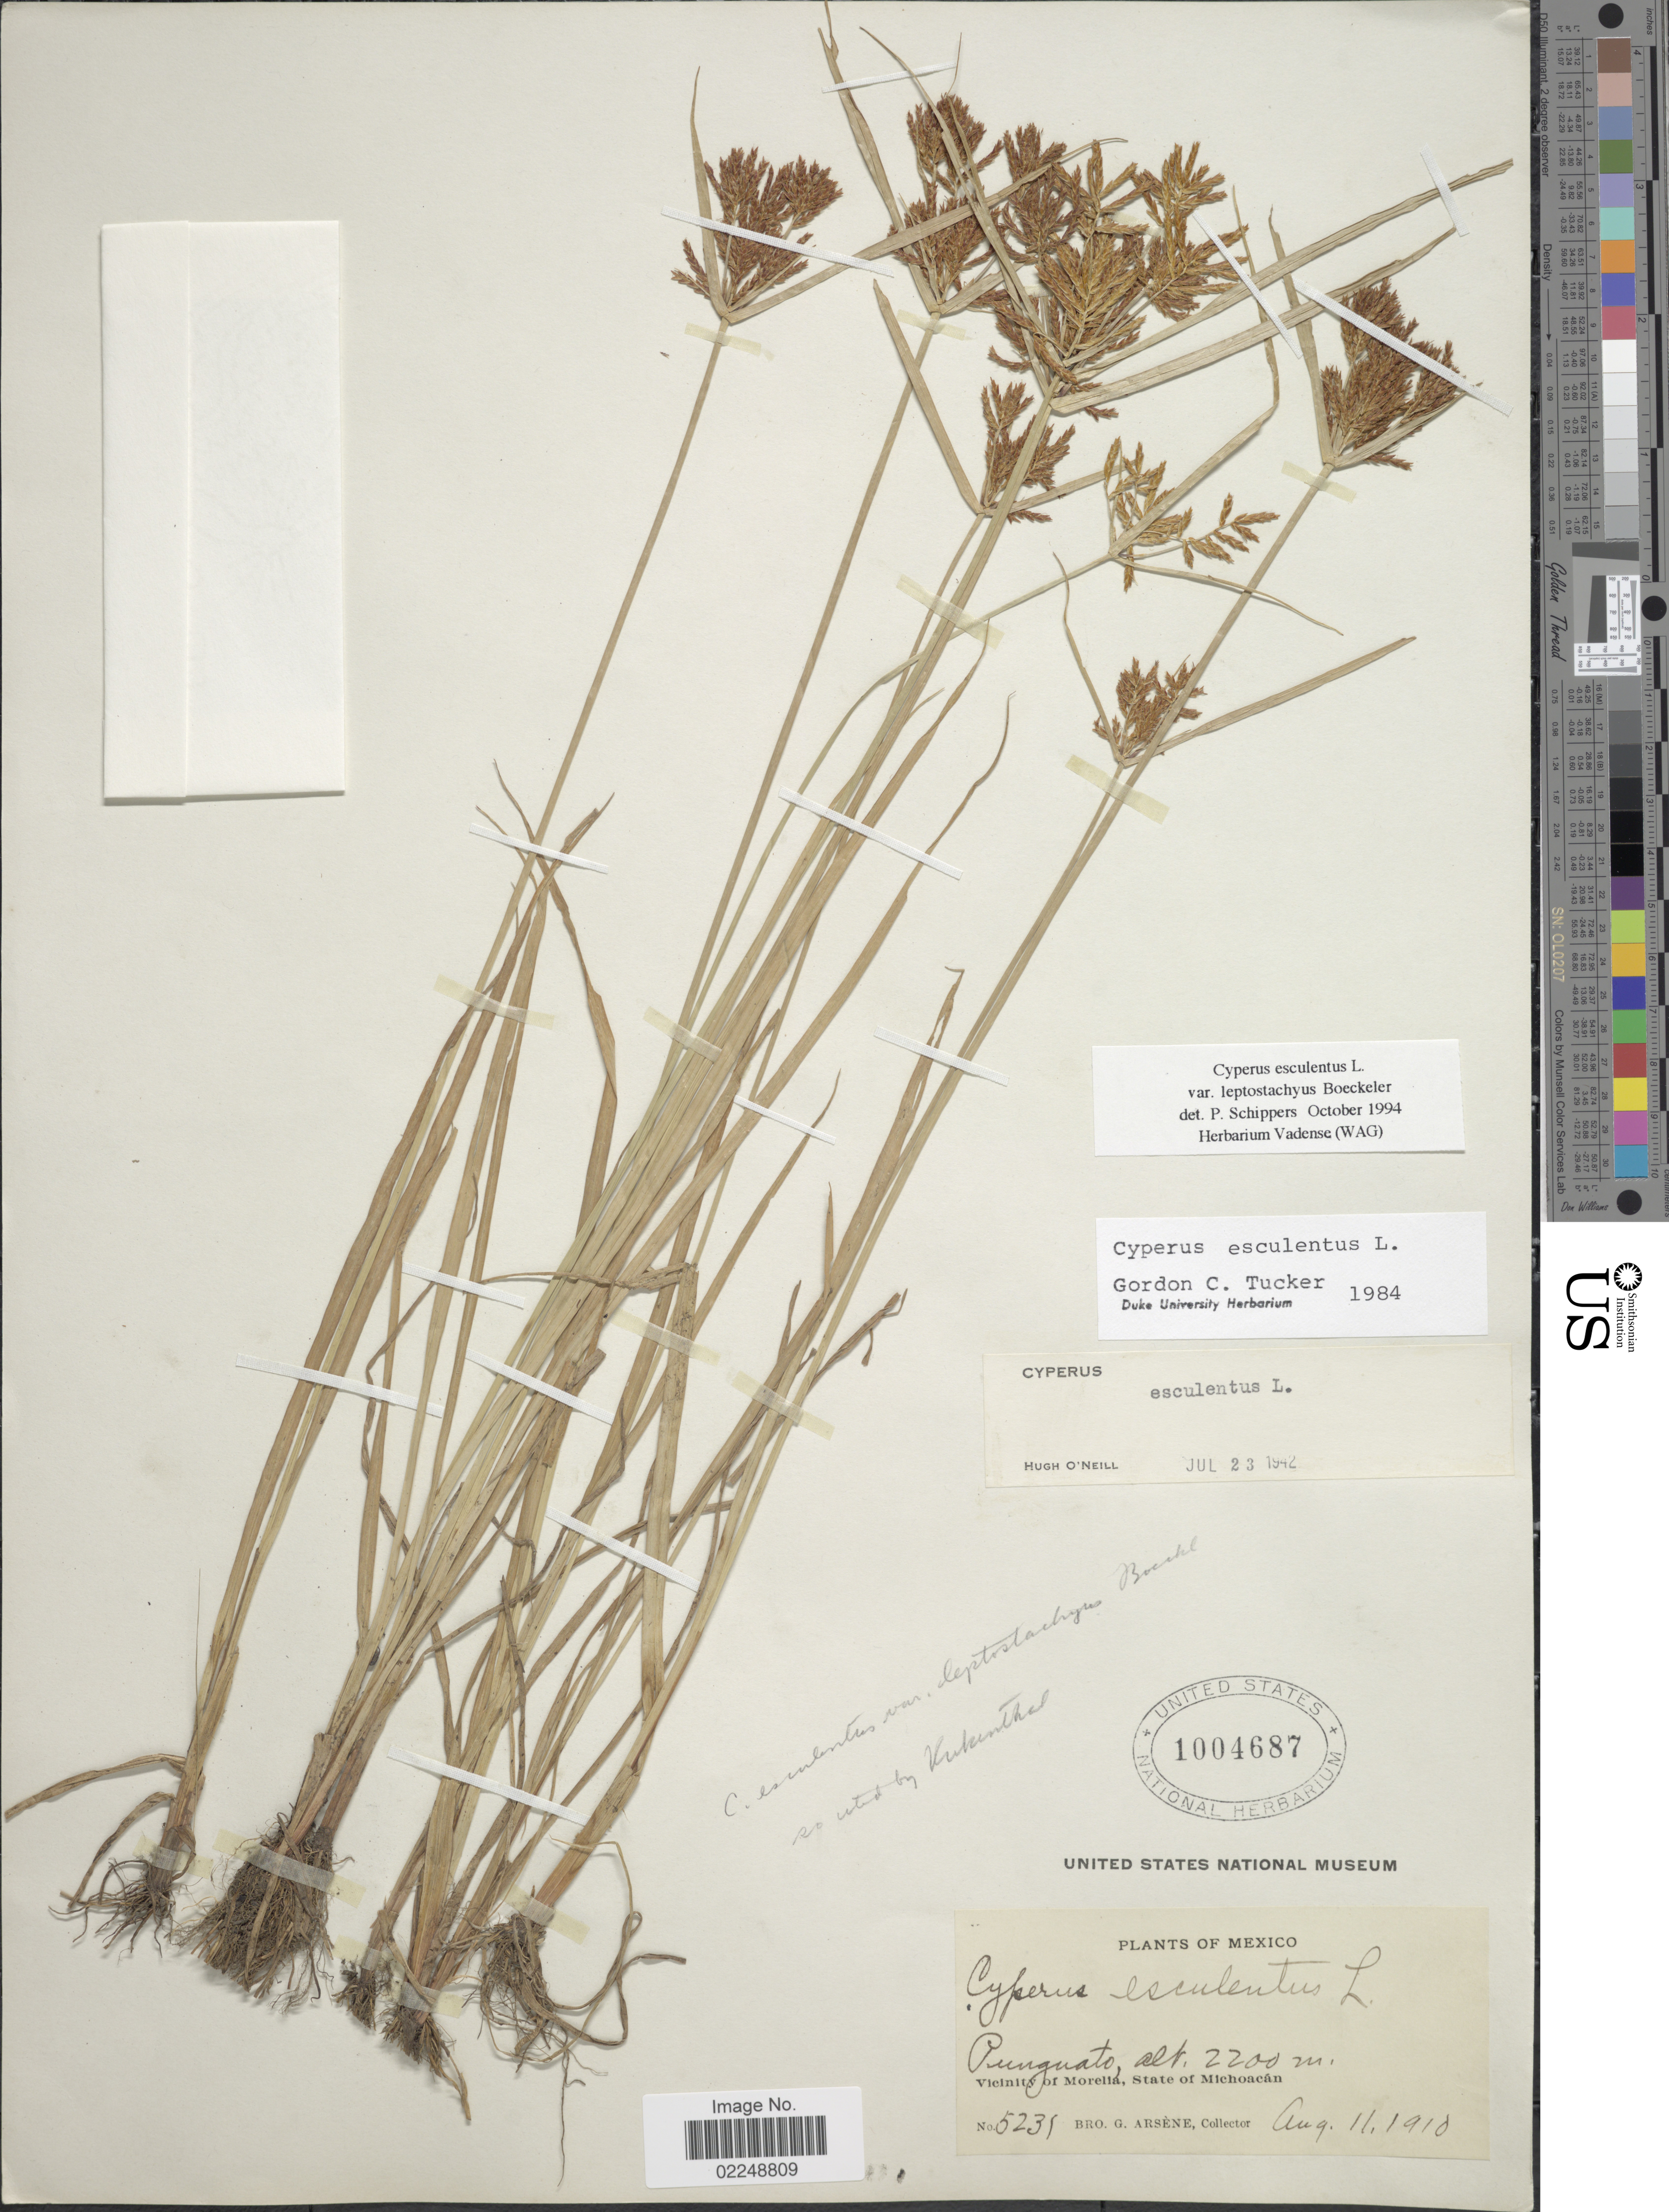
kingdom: Plantae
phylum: Tracheophyta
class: Liliopsida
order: Poales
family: Cyperaceae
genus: Cyperus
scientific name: Cyperus esculentus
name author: L.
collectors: Bro. G. Arsène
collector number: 5231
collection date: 1910-08-11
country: Mexico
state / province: Michoacán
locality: Punguato, Vicinity of Morelia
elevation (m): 2200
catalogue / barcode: US 1004687